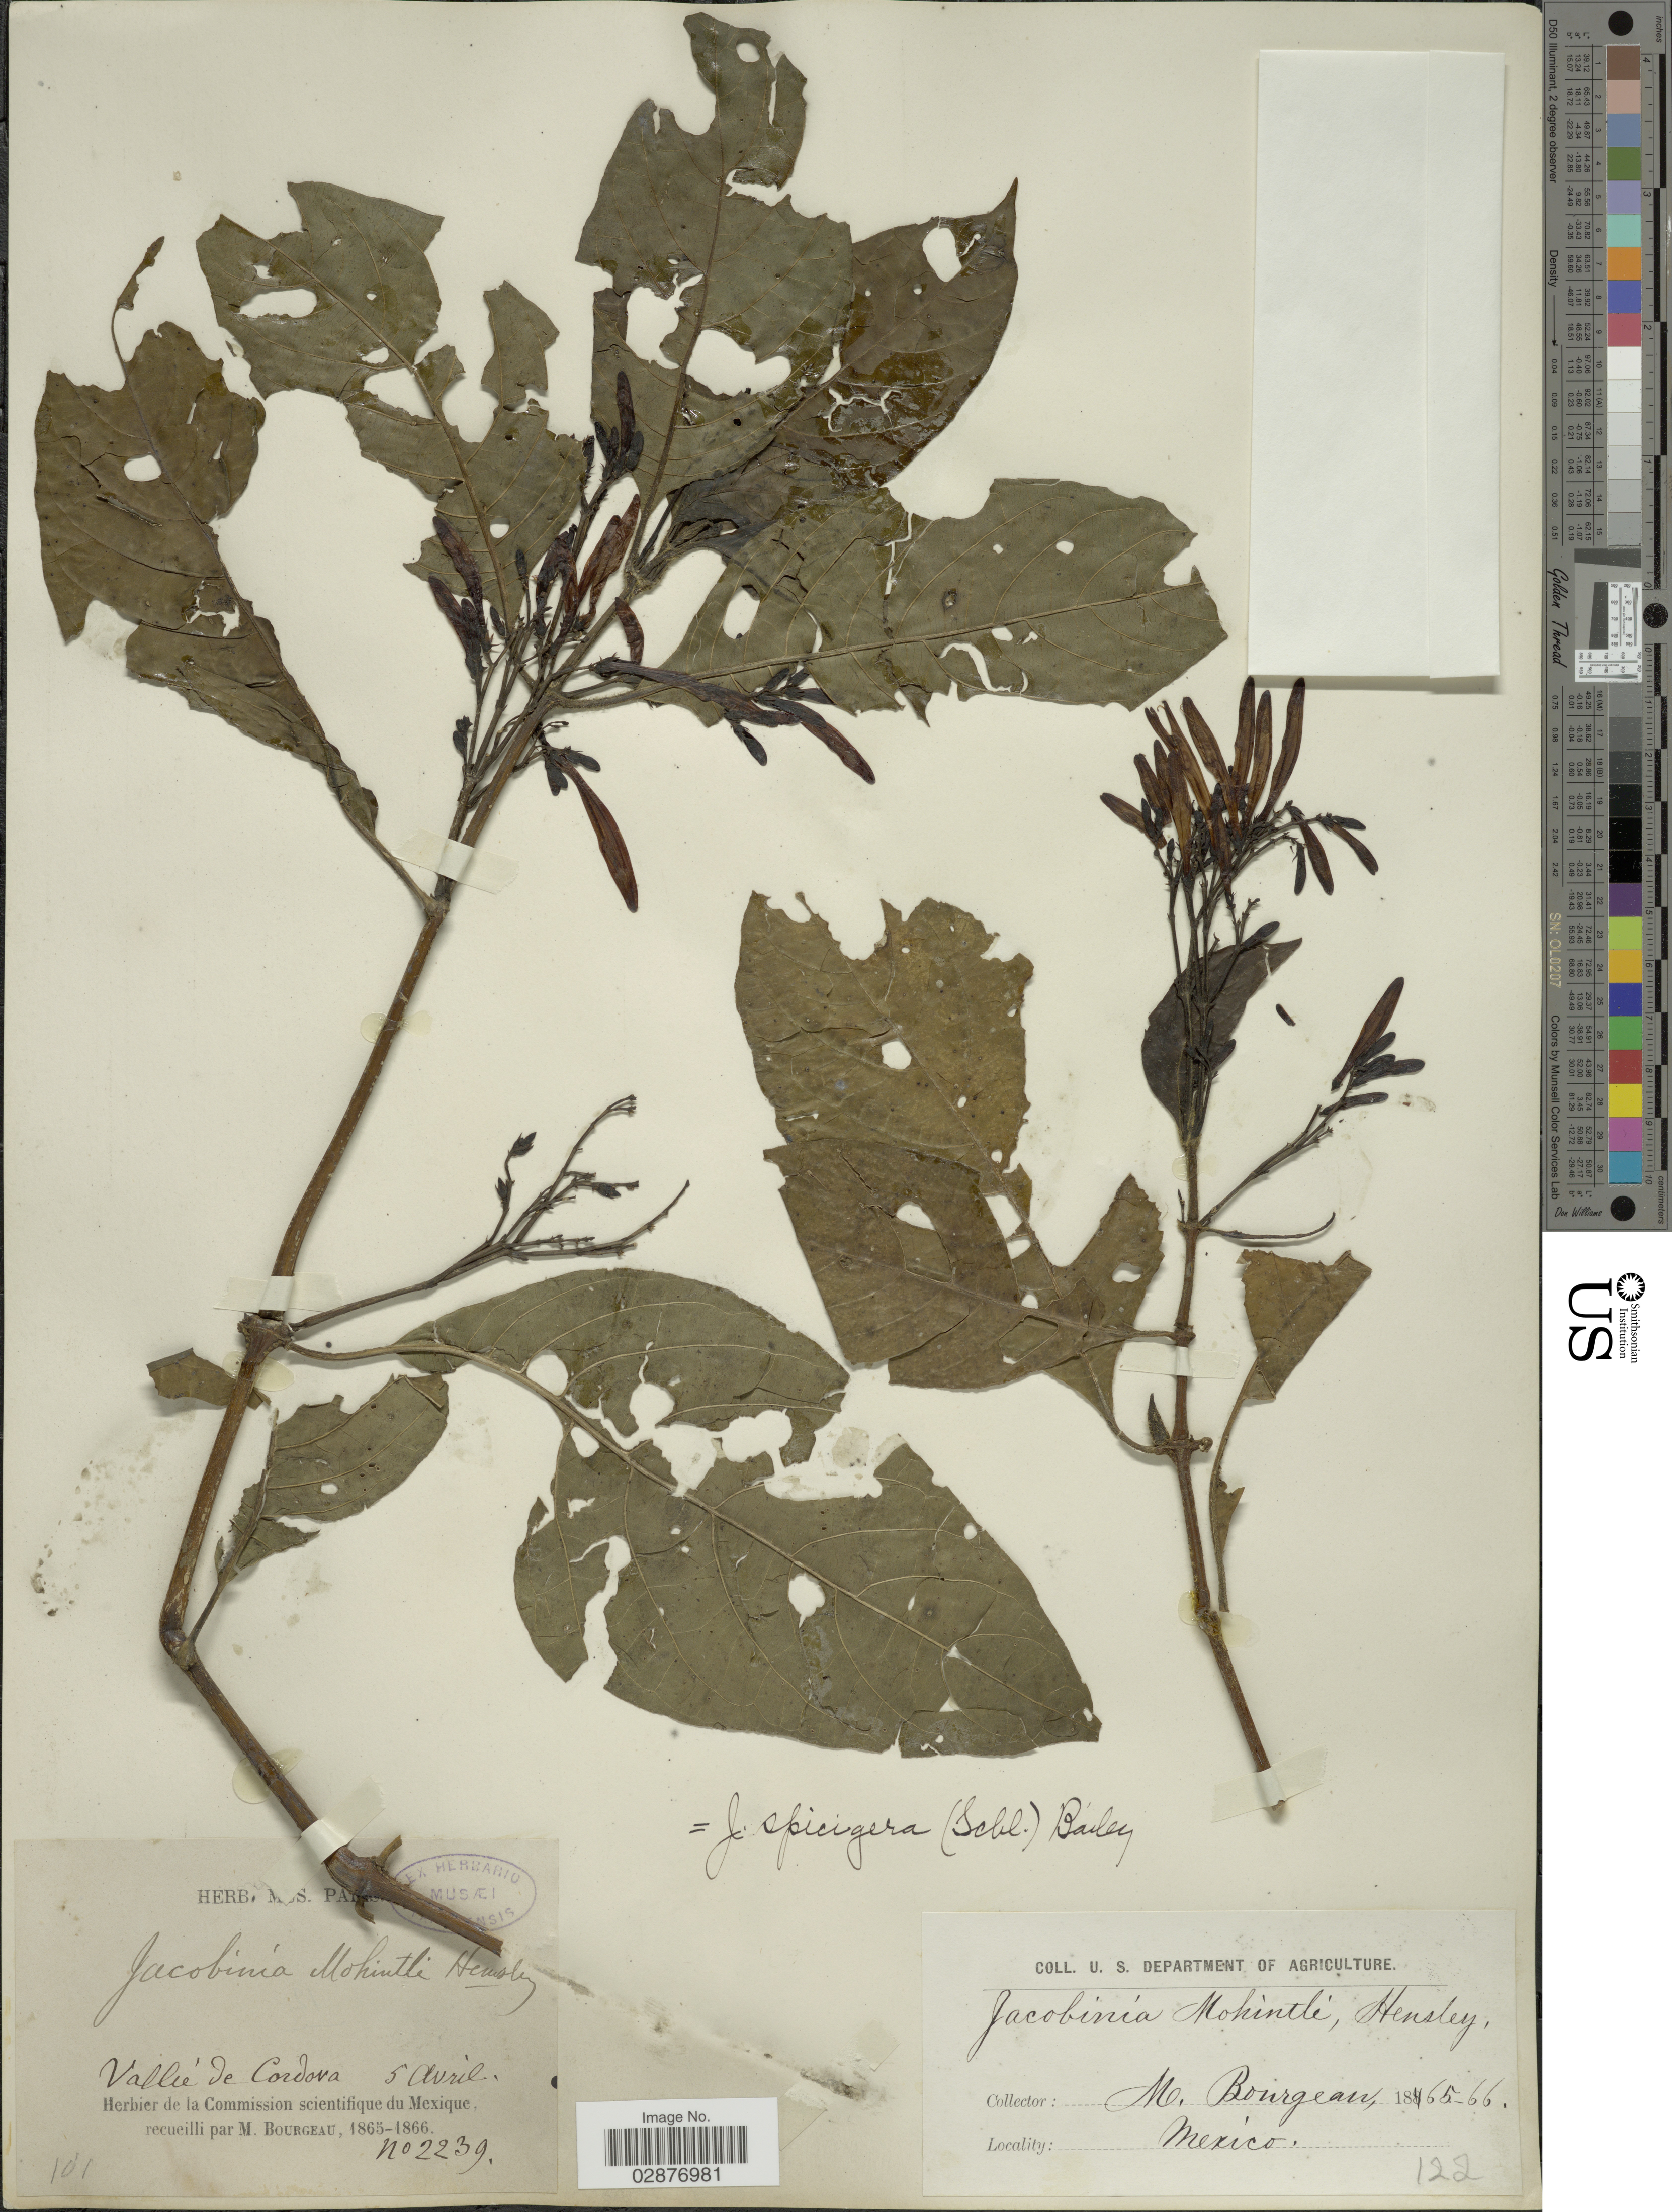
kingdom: Plantae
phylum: Tracheophyta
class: Magnoliopsida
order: Lamiales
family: Acanthaceae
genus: Justicia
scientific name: Justicia spicigera 'Sidicaro'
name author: Schltdl.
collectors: M. Bourgeau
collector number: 2239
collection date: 1865-04-05/1866-04-05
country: Mexico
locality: Vallée de Cordova.